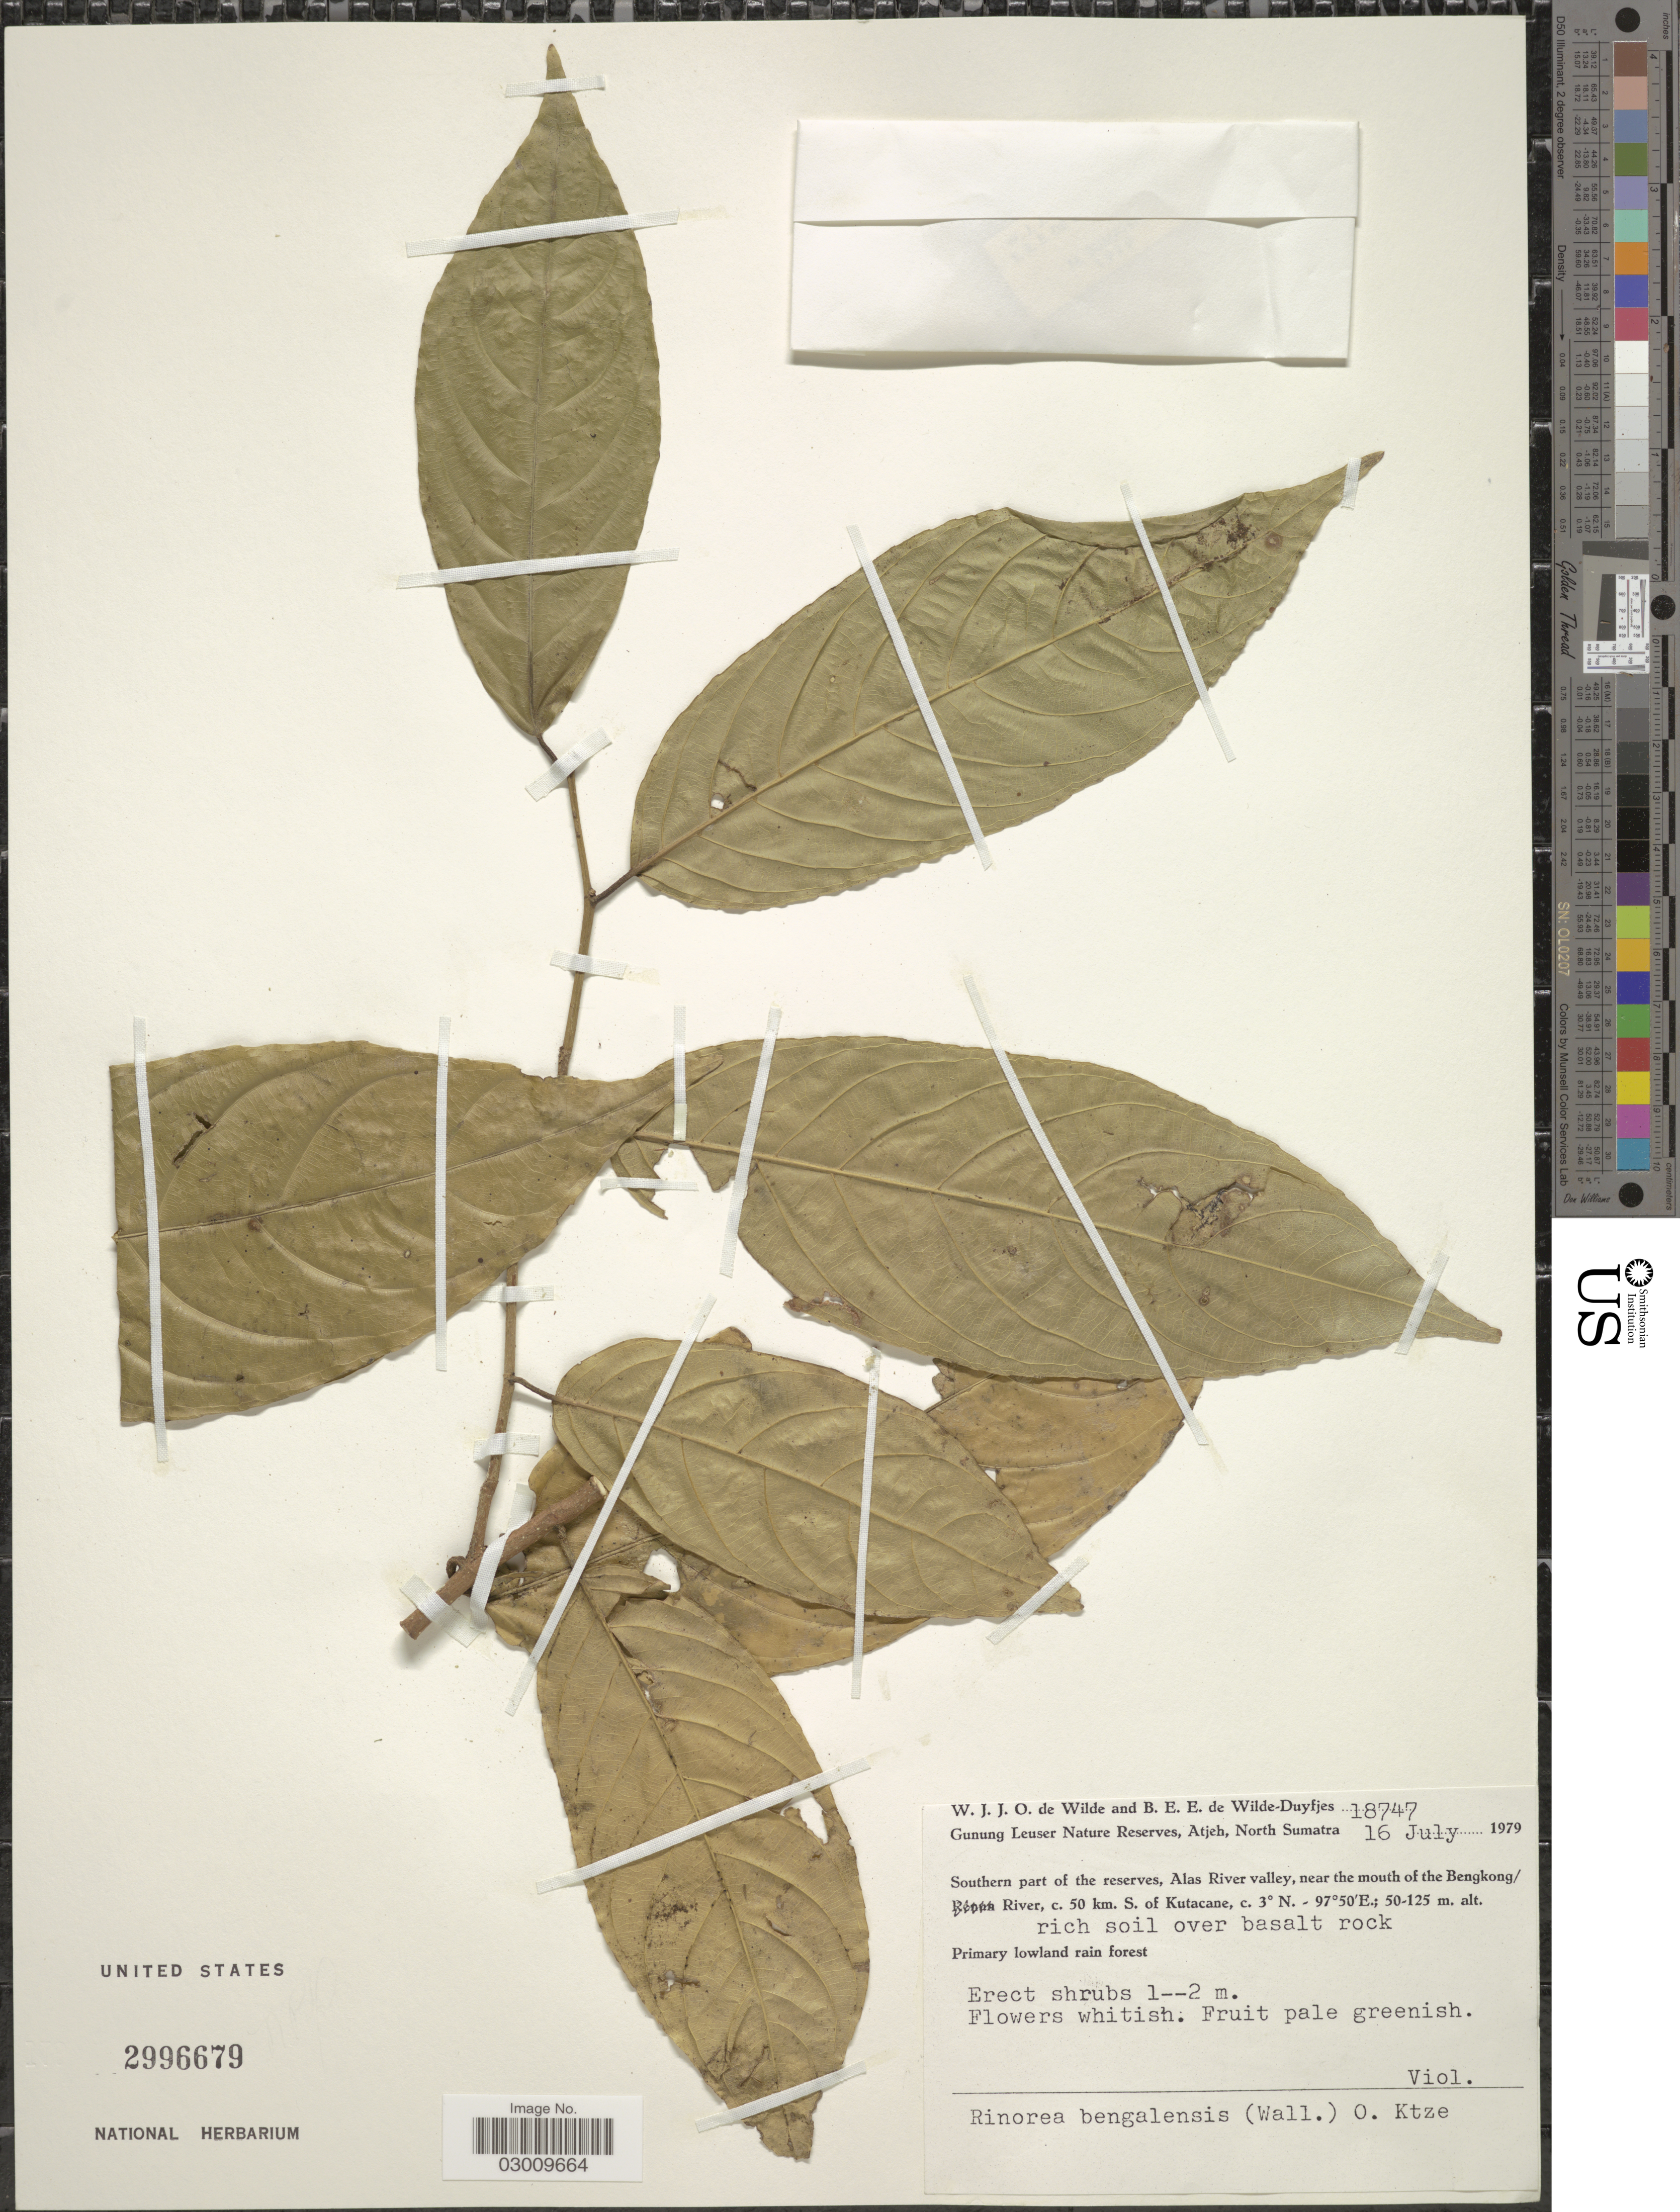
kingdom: Plantae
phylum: Tracheophyta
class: Magnoliopsida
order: Malpighiales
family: Violaceae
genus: Rinorea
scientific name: Rinorea bengalensis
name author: (Wall.) Kuntze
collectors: W. J. de Wilde & B. E. de Wilde-Duyfjes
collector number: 18747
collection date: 1979-07-16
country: Indonesia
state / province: Sumatra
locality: Gunung Leuser Nature Reserves, Atjeh, North Sumatra. Southern part of the reserves, Alas River valley, near the mouth of the Bengkong/ River, c. 50 km. S. of Kutacane.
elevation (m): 50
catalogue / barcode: US 2996679